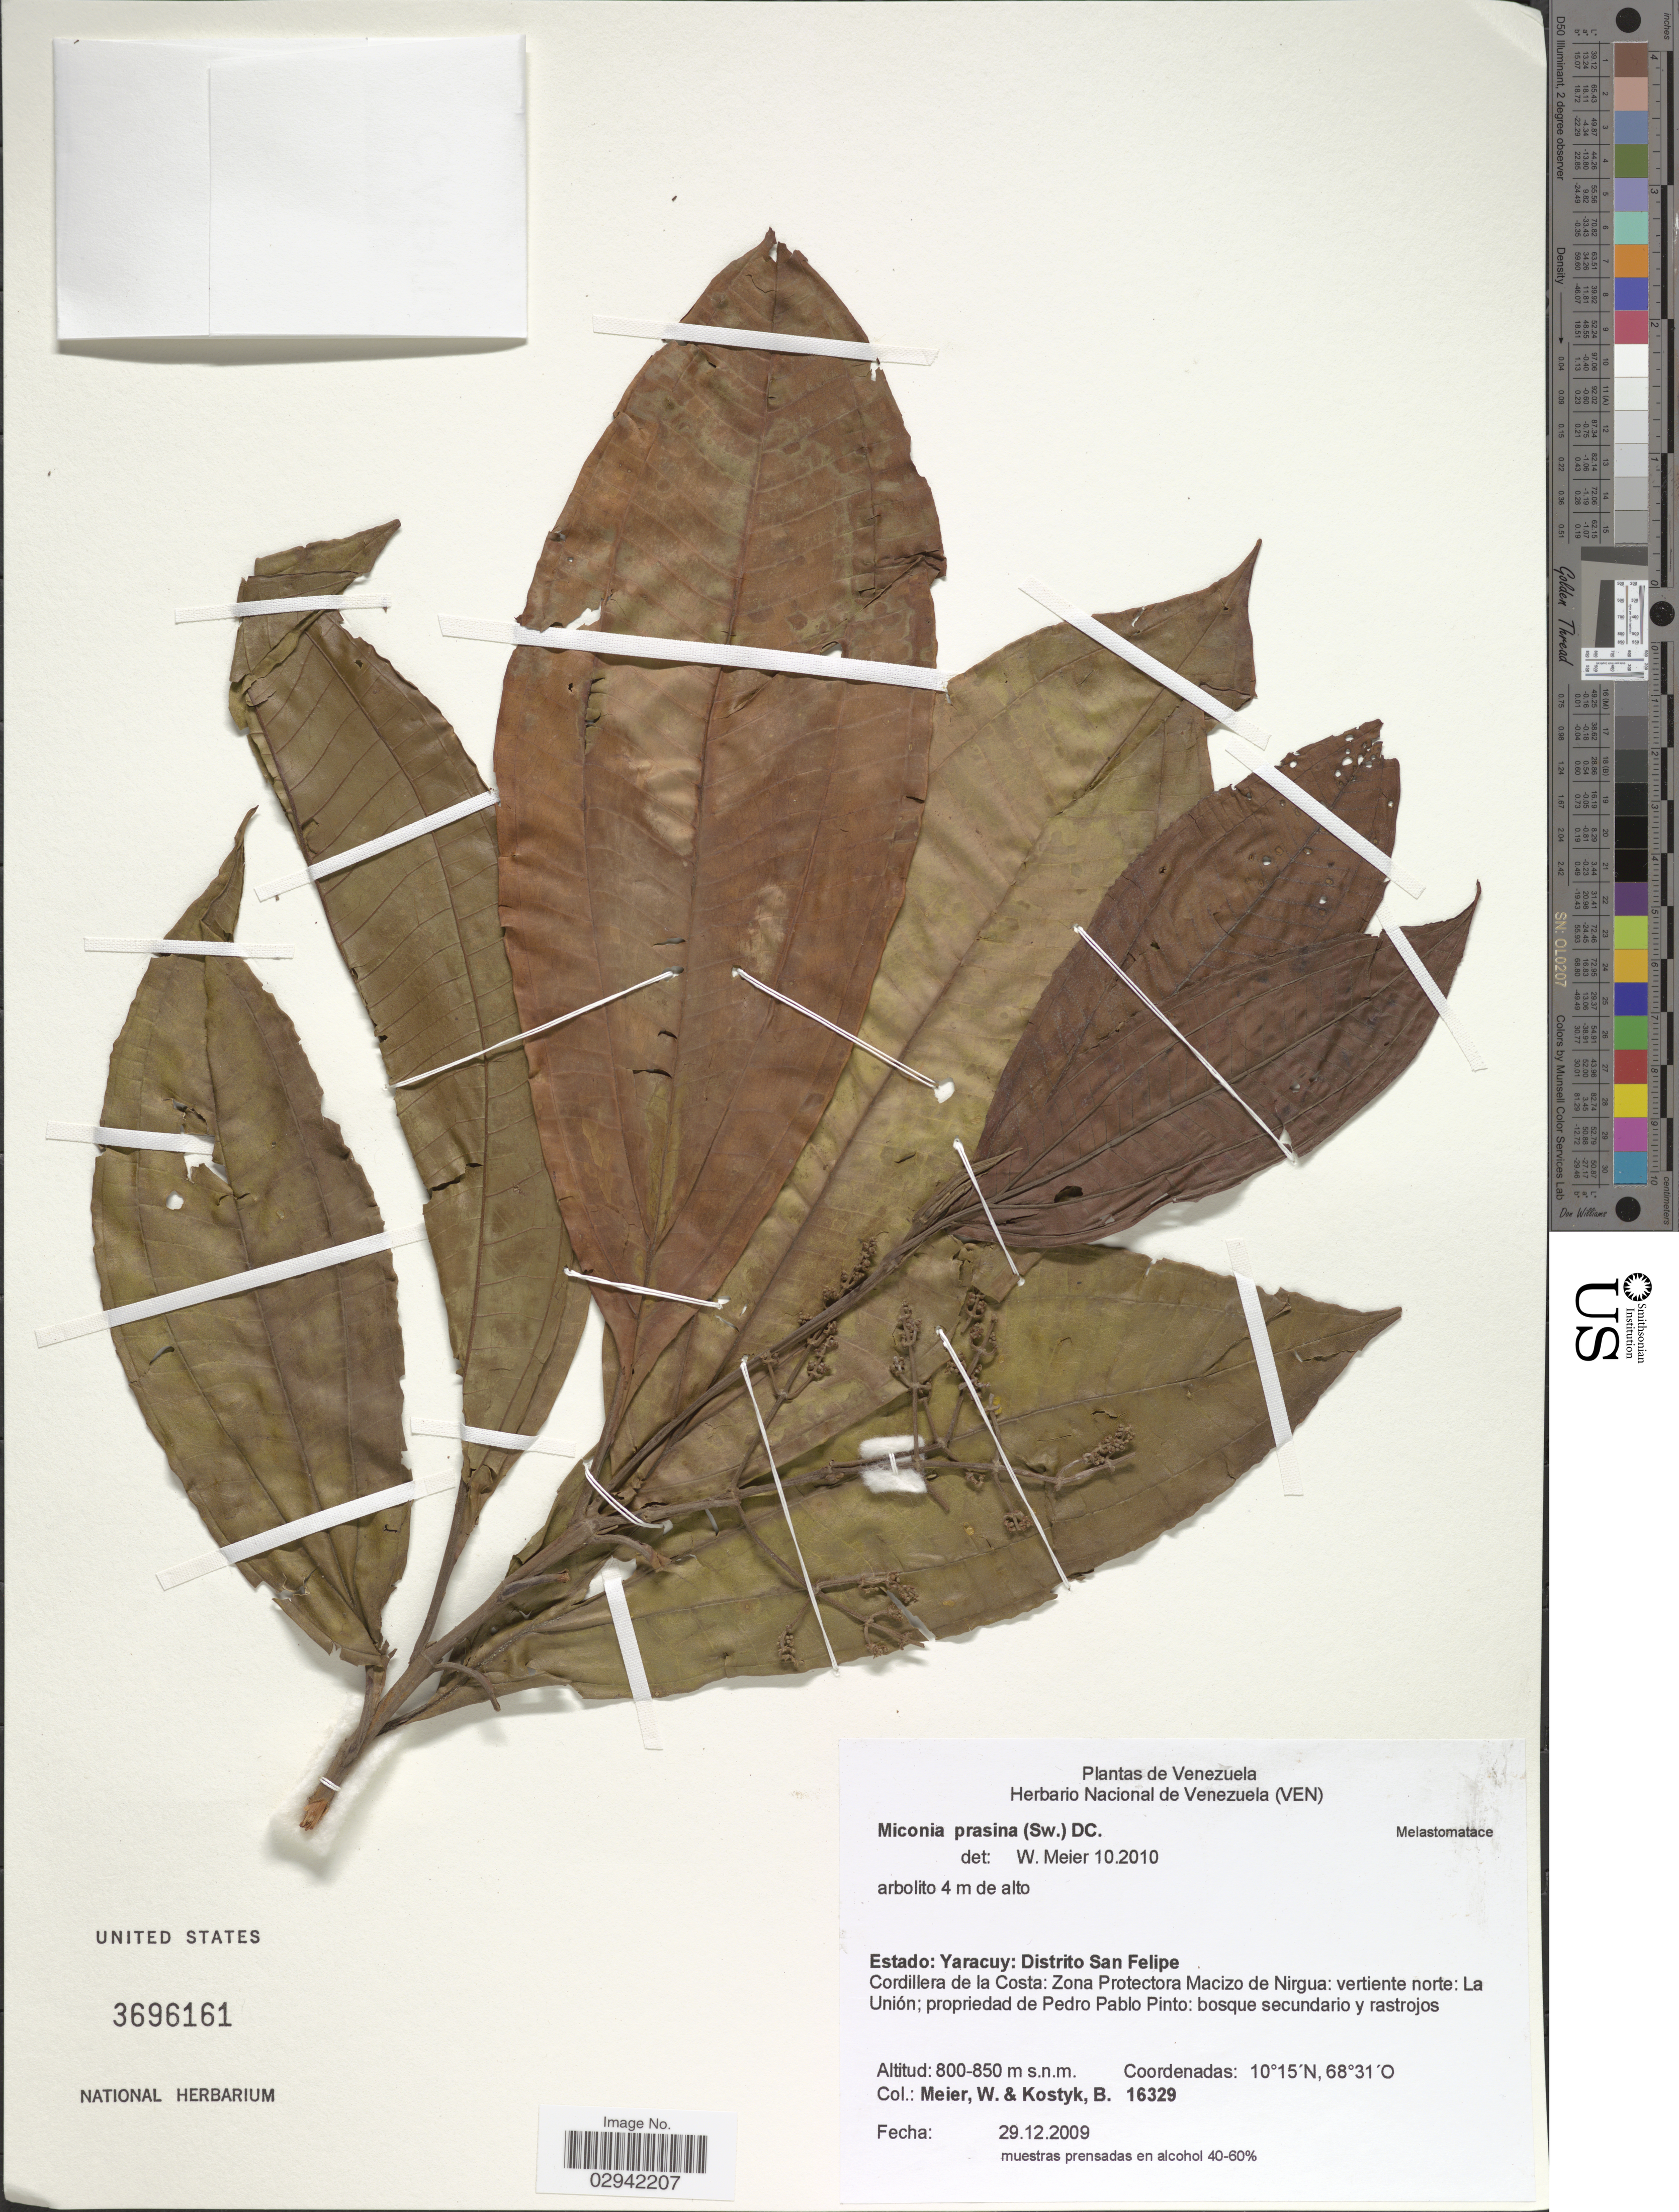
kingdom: Plantae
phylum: Tracheophyta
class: Magnoliopsida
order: Myrtales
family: Melastomataceae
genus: Miconia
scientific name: Miconia prasina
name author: (Sw.) DC.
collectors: W. Meier & B. Kostyk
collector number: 16329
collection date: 2009-12-29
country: Venezuela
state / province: Yaracuy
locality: Distrito San Felipe, Cordillera de la Costa: Zona Protectora Macizo de Nirgua: vertiente norte: La Unión; propriedad de Pedro Pablo Pinto.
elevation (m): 800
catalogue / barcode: US 3696161